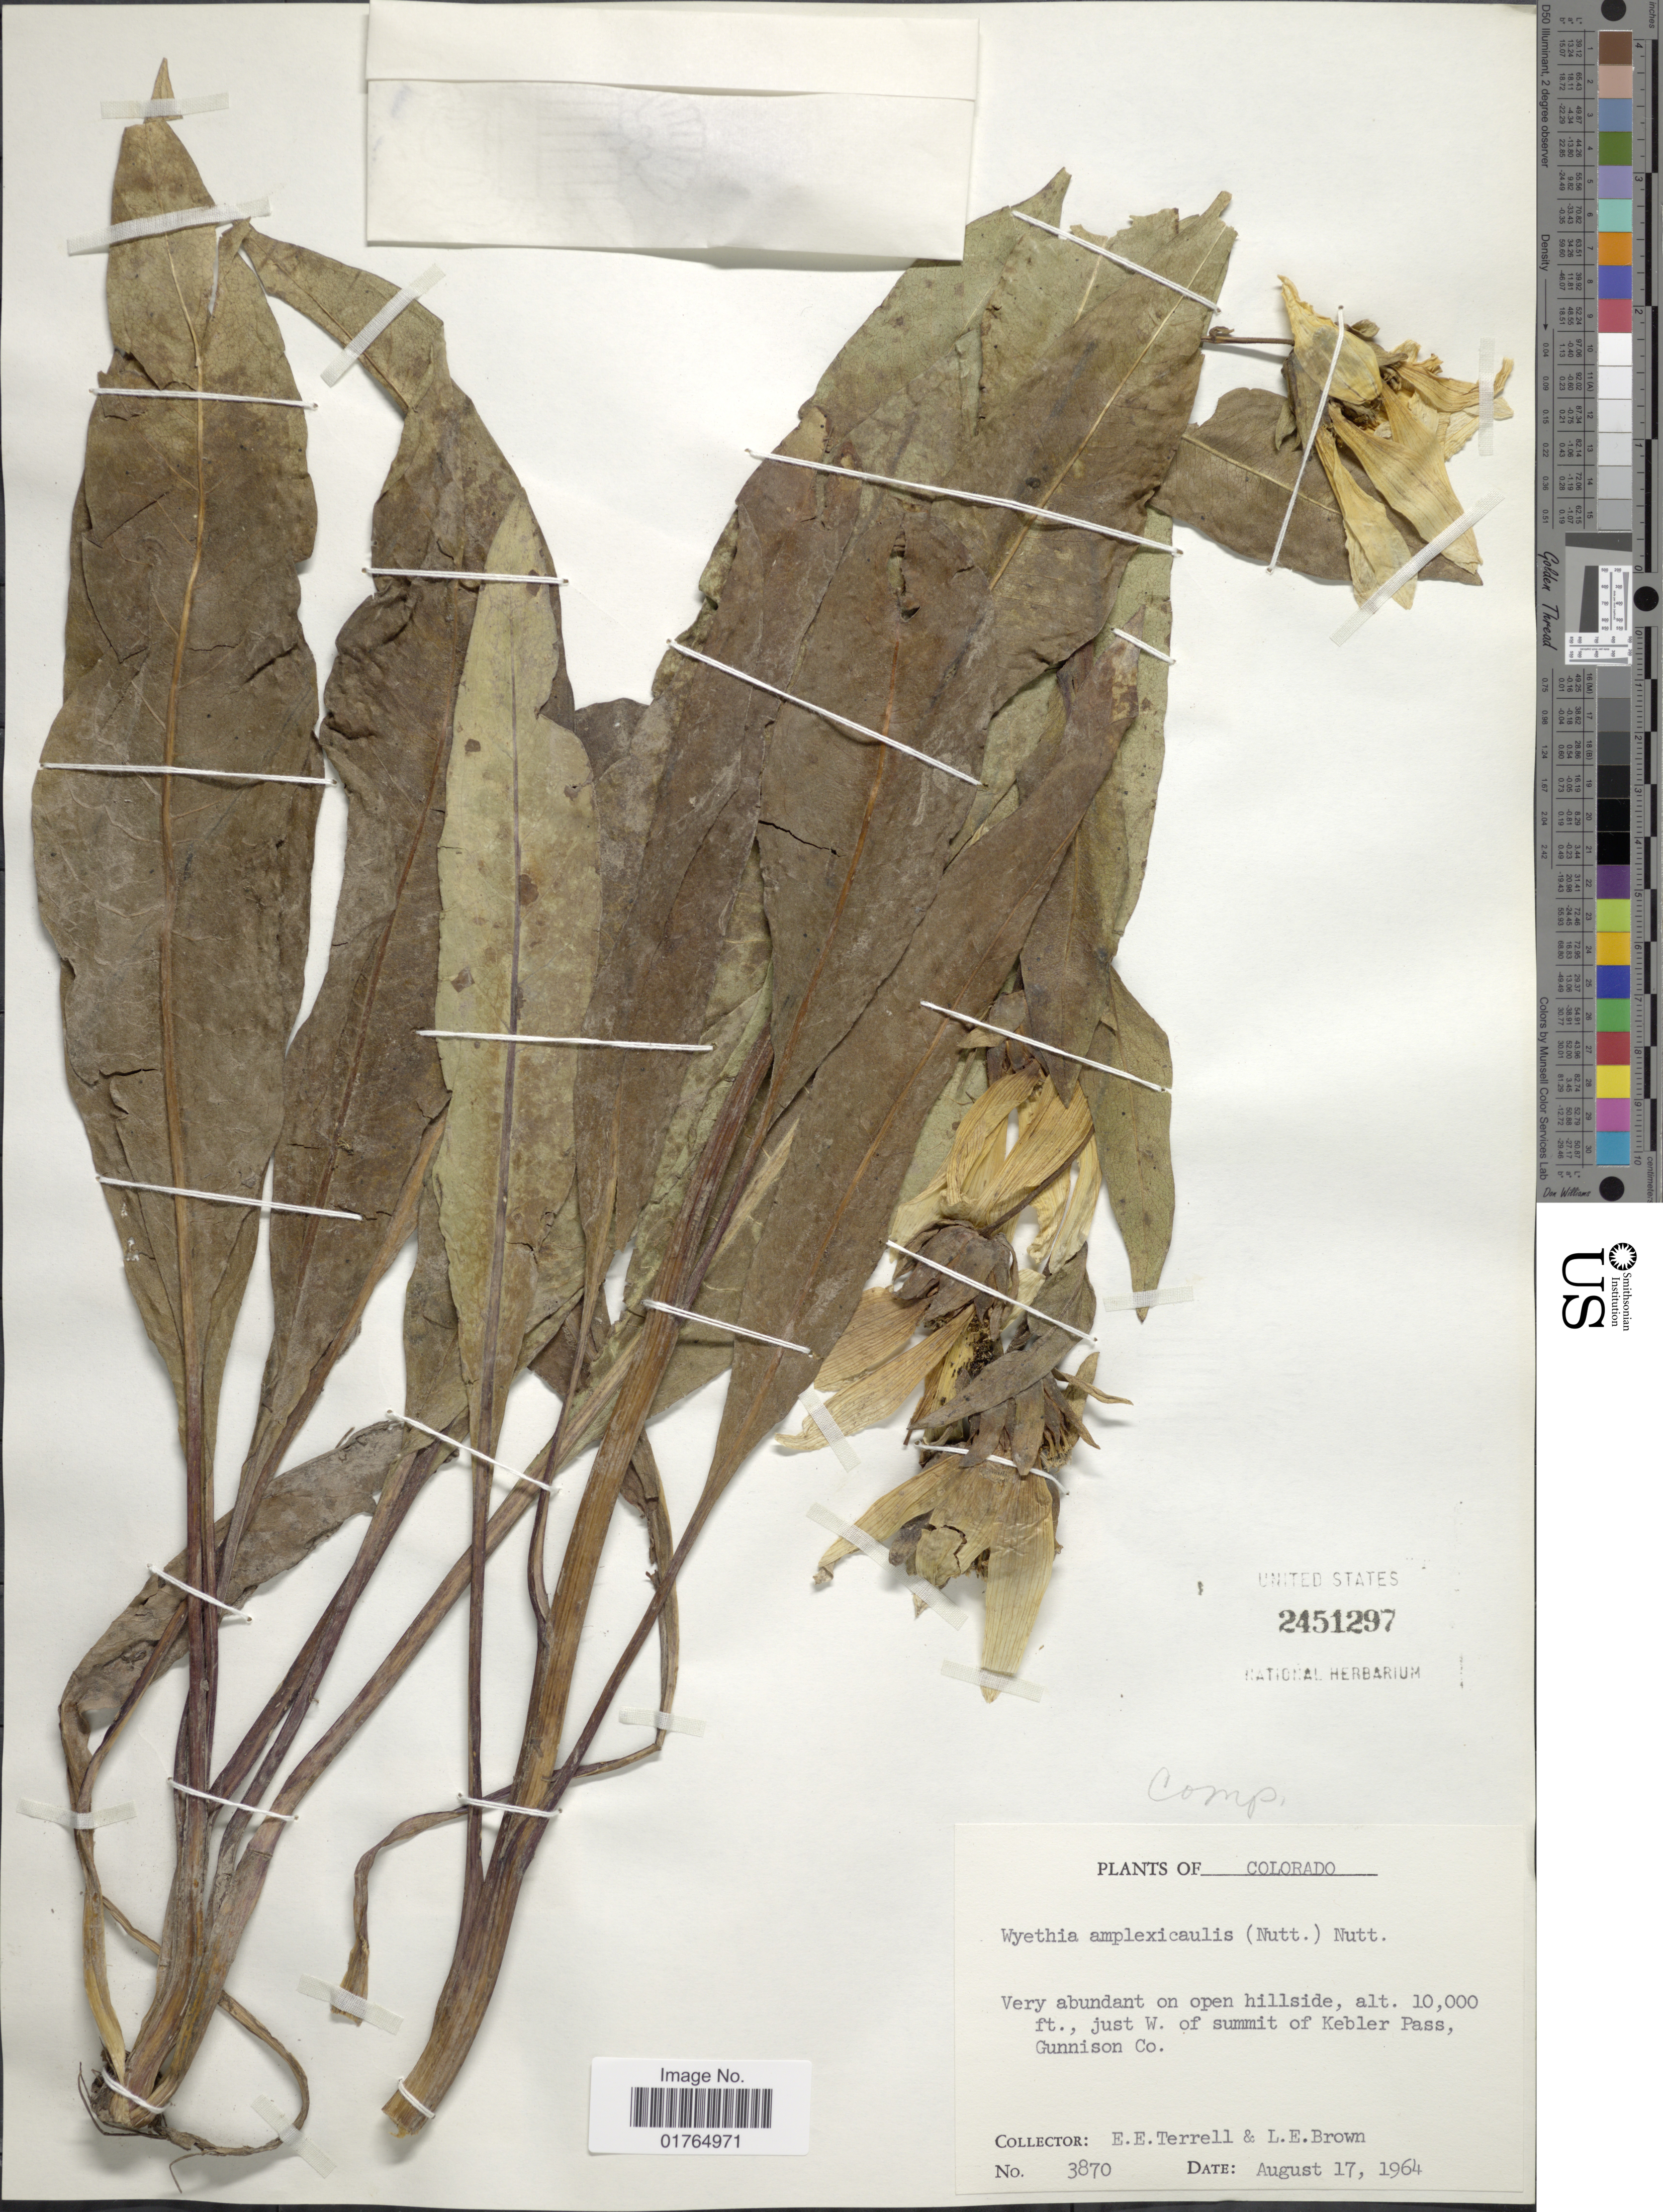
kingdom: Plantae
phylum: Tracheophyta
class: Magnoliopsida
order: Asterales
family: Asteraceae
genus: Wyethia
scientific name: Wyethia amplexicaulis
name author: Nutt.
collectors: E. E. Terrell & L. E. Brown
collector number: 3870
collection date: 1964-08-17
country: United States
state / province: Colorado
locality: Just W of summit of Kebler Pass, Gunnison Co.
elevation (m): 3048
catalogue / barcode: US 2451297